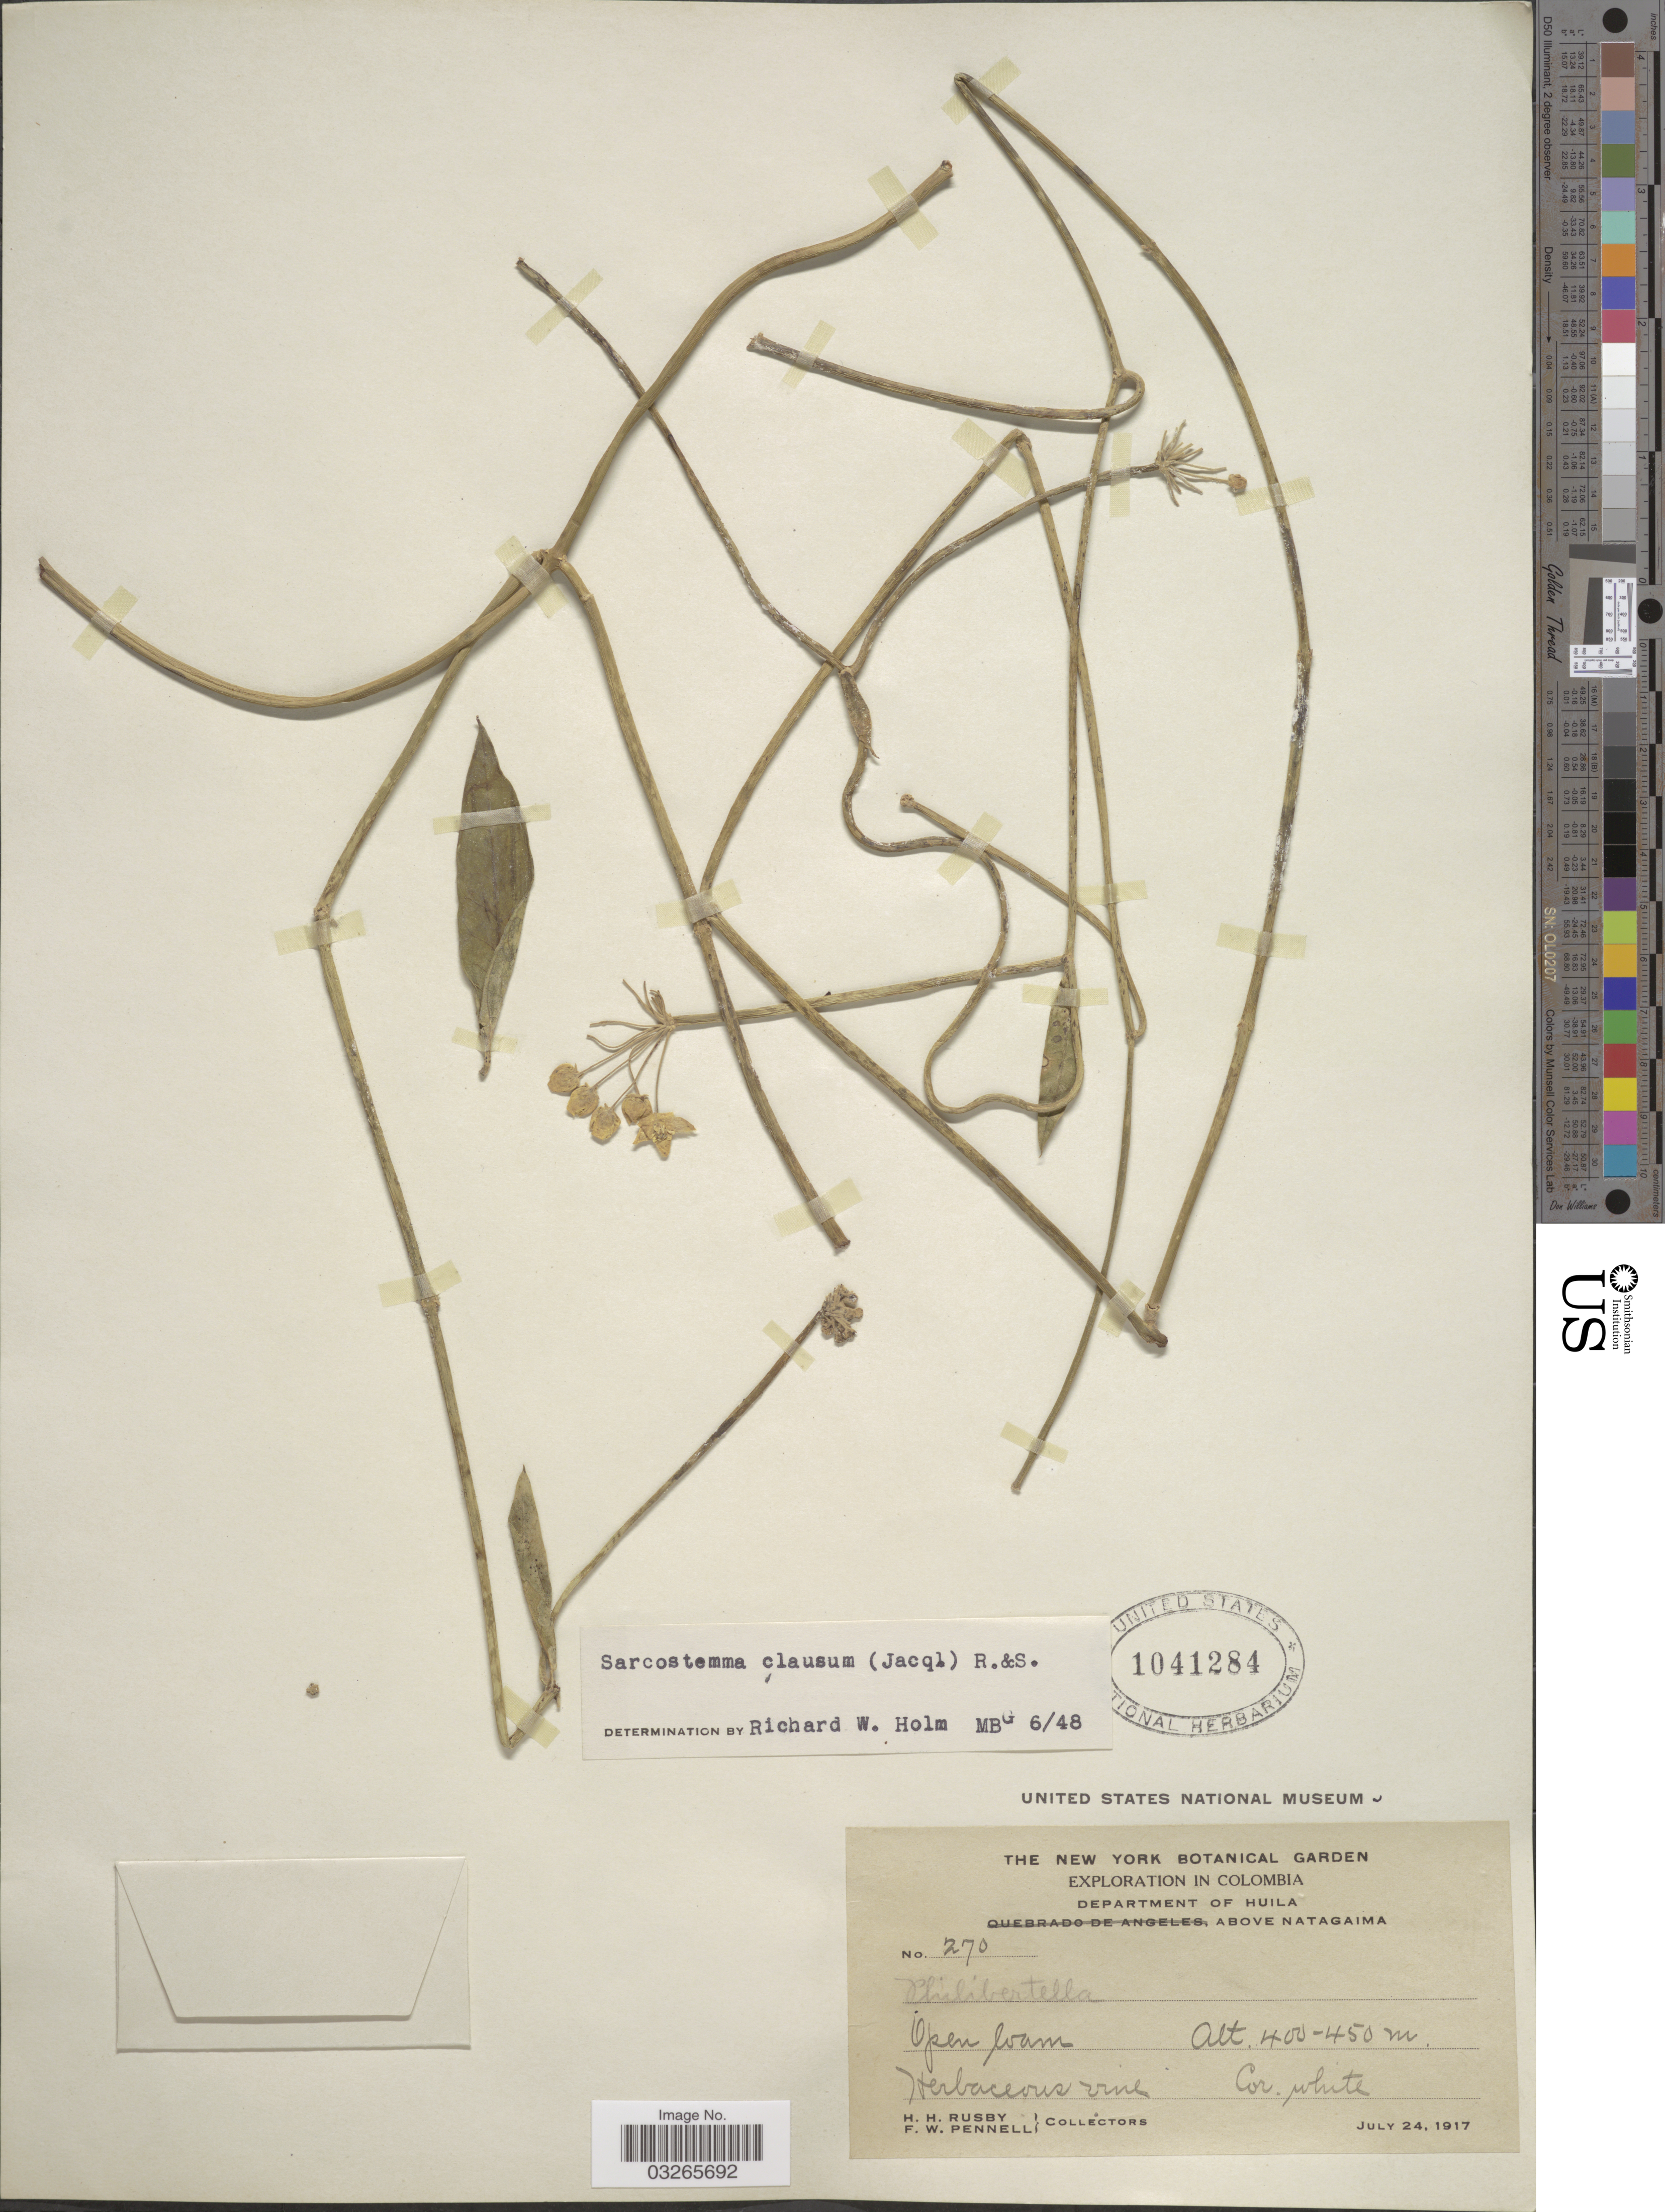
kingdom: Plantae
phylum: Tracheophyta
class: Magnoliopsida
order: Gentianales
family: Apocynaceae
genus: Sarcostemma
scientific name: Sarcostemma clausum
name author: (Jacq.) Schult.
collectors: H. H. Rusby & F. W. Pennell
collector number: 270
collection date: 1917-07-24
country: Colombia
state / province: Huila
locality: Department of Huila. Above Natagaima.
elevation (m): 400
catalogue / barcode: US 1041284